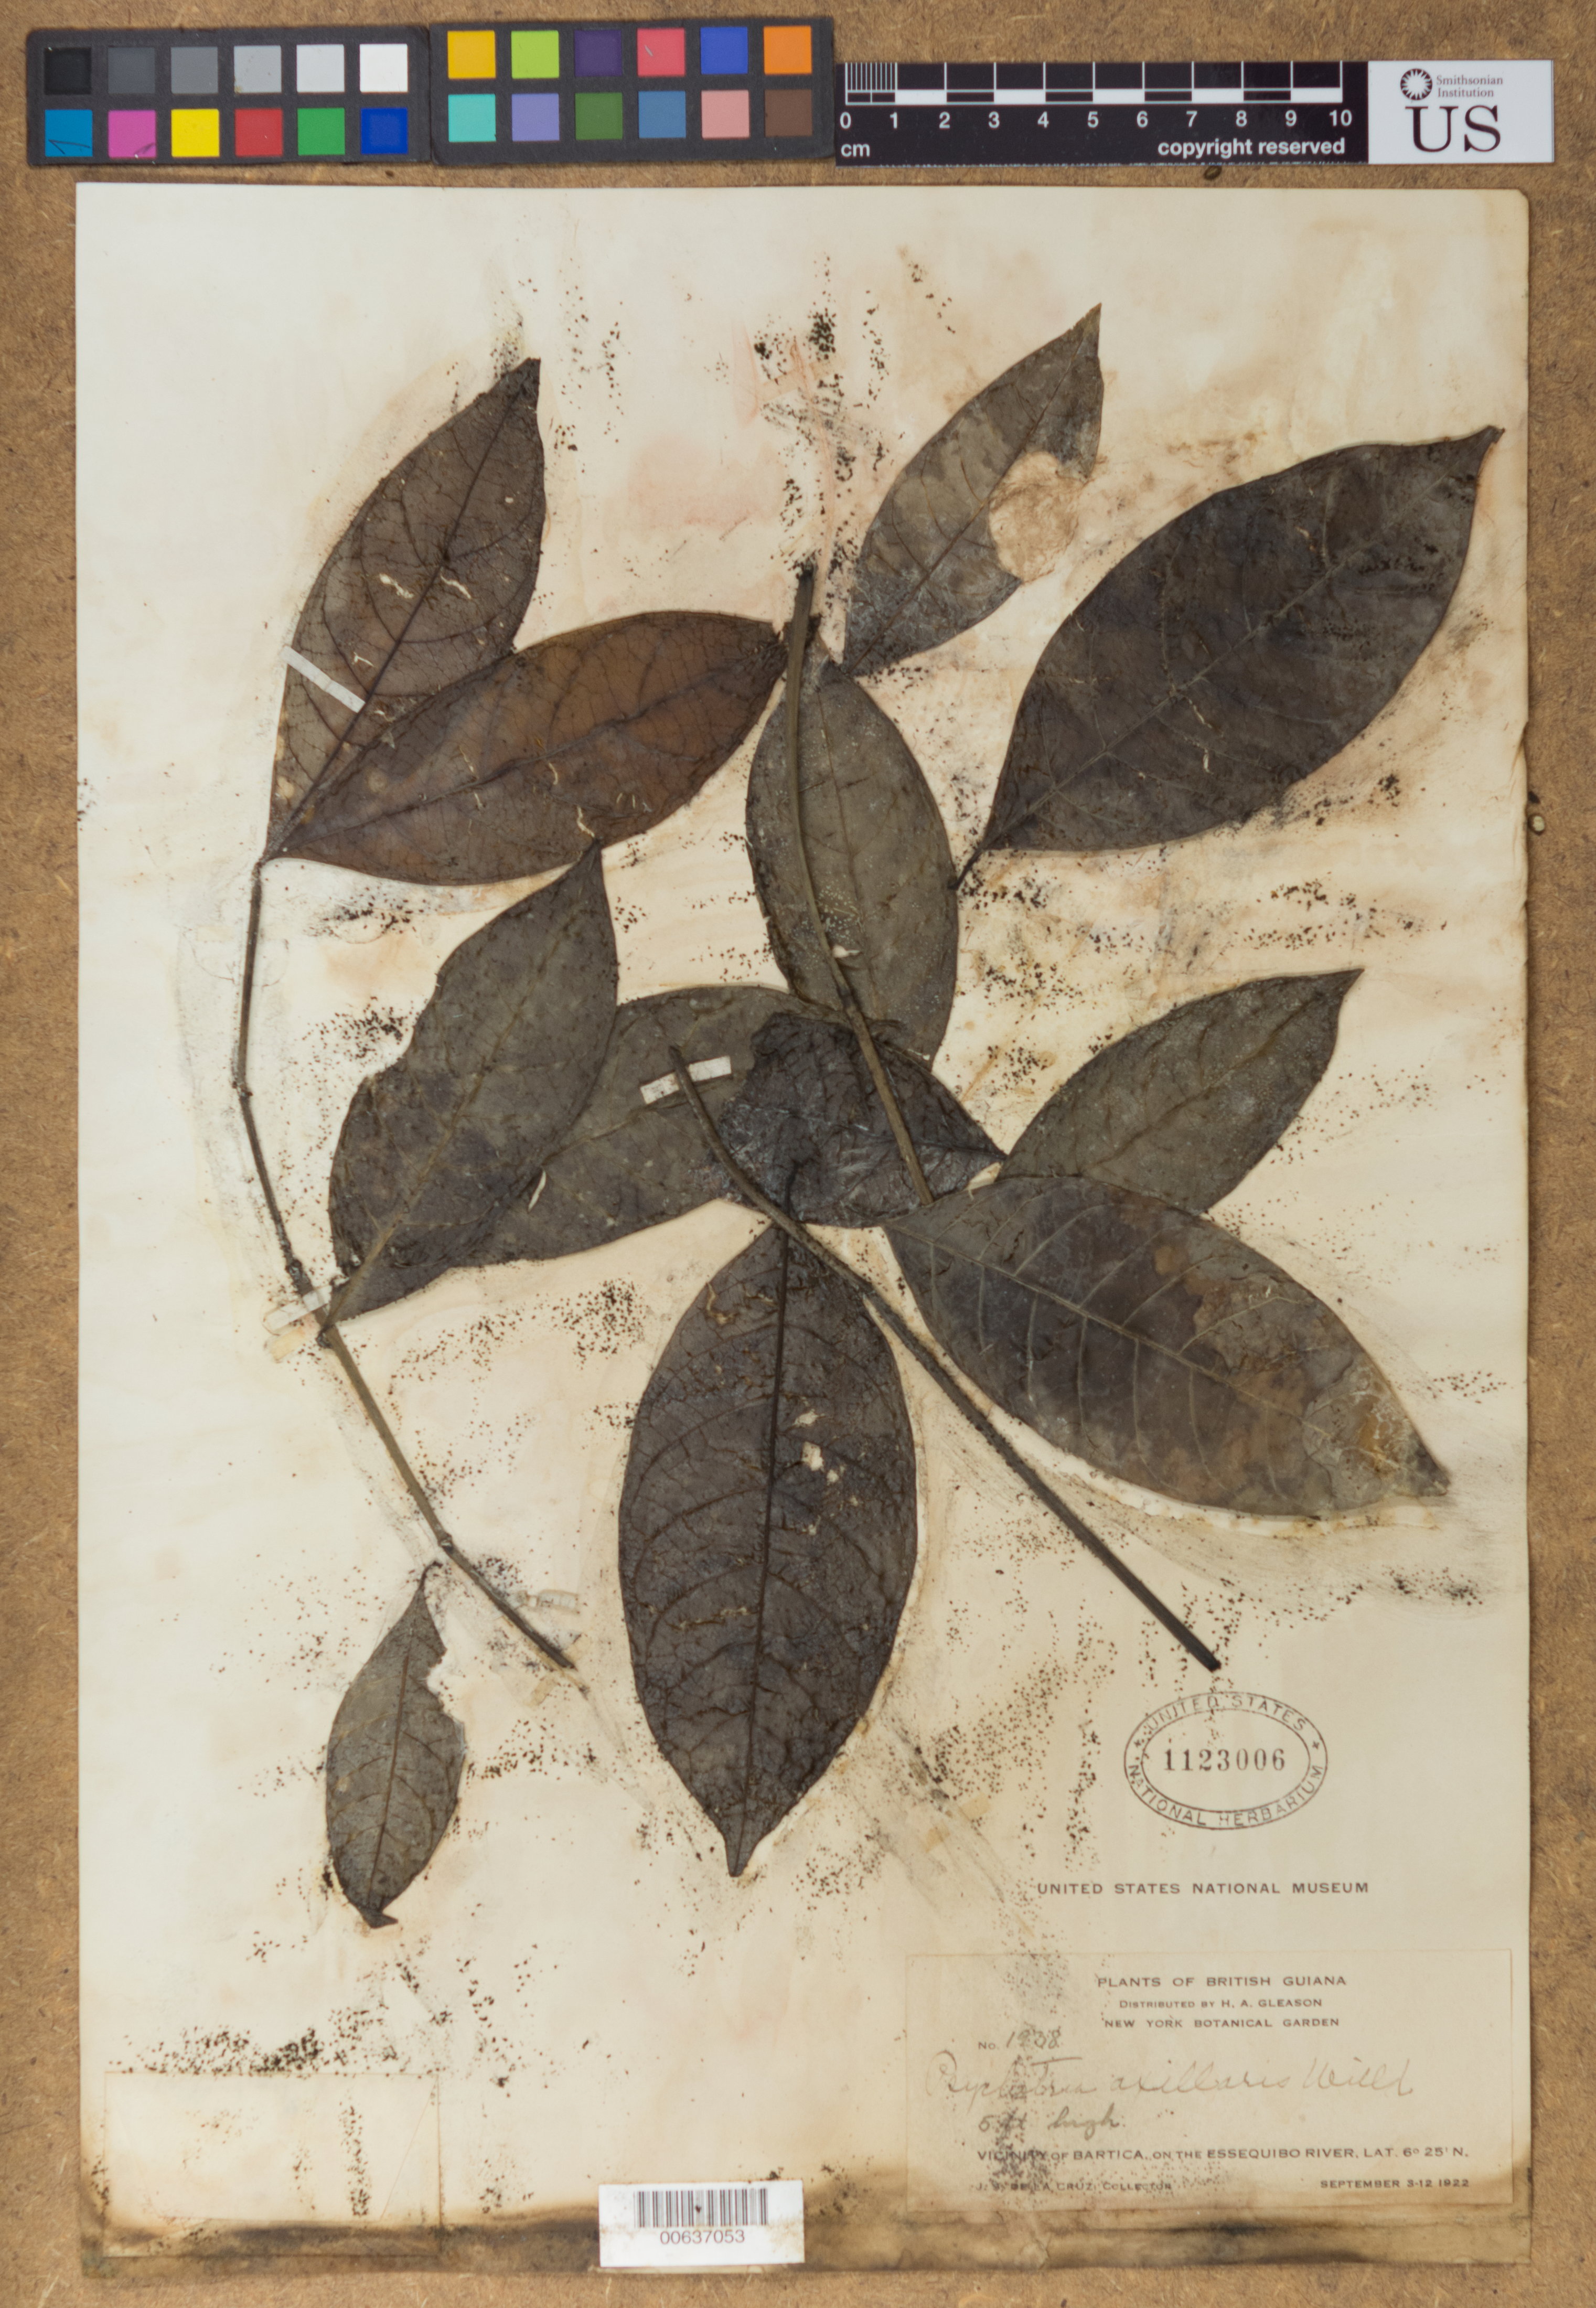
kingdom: Plantae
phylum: Tracheophyta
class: Magnoliopsida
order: Gentianales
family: Rubiaceae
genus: Psychotria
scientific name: Psychotria axillaris Willd. nom. illeg. superfl.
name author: Willd.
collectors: J. S. de la Cruz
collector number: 1938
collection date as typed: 3-Sep-22 to 12-Sep-22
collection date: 1922-09-03/1922-09-12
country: Guyana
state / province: Cuyuni-Mazaruni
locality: Bartica, vic., on the Essequibo River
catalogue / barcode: US 1123006